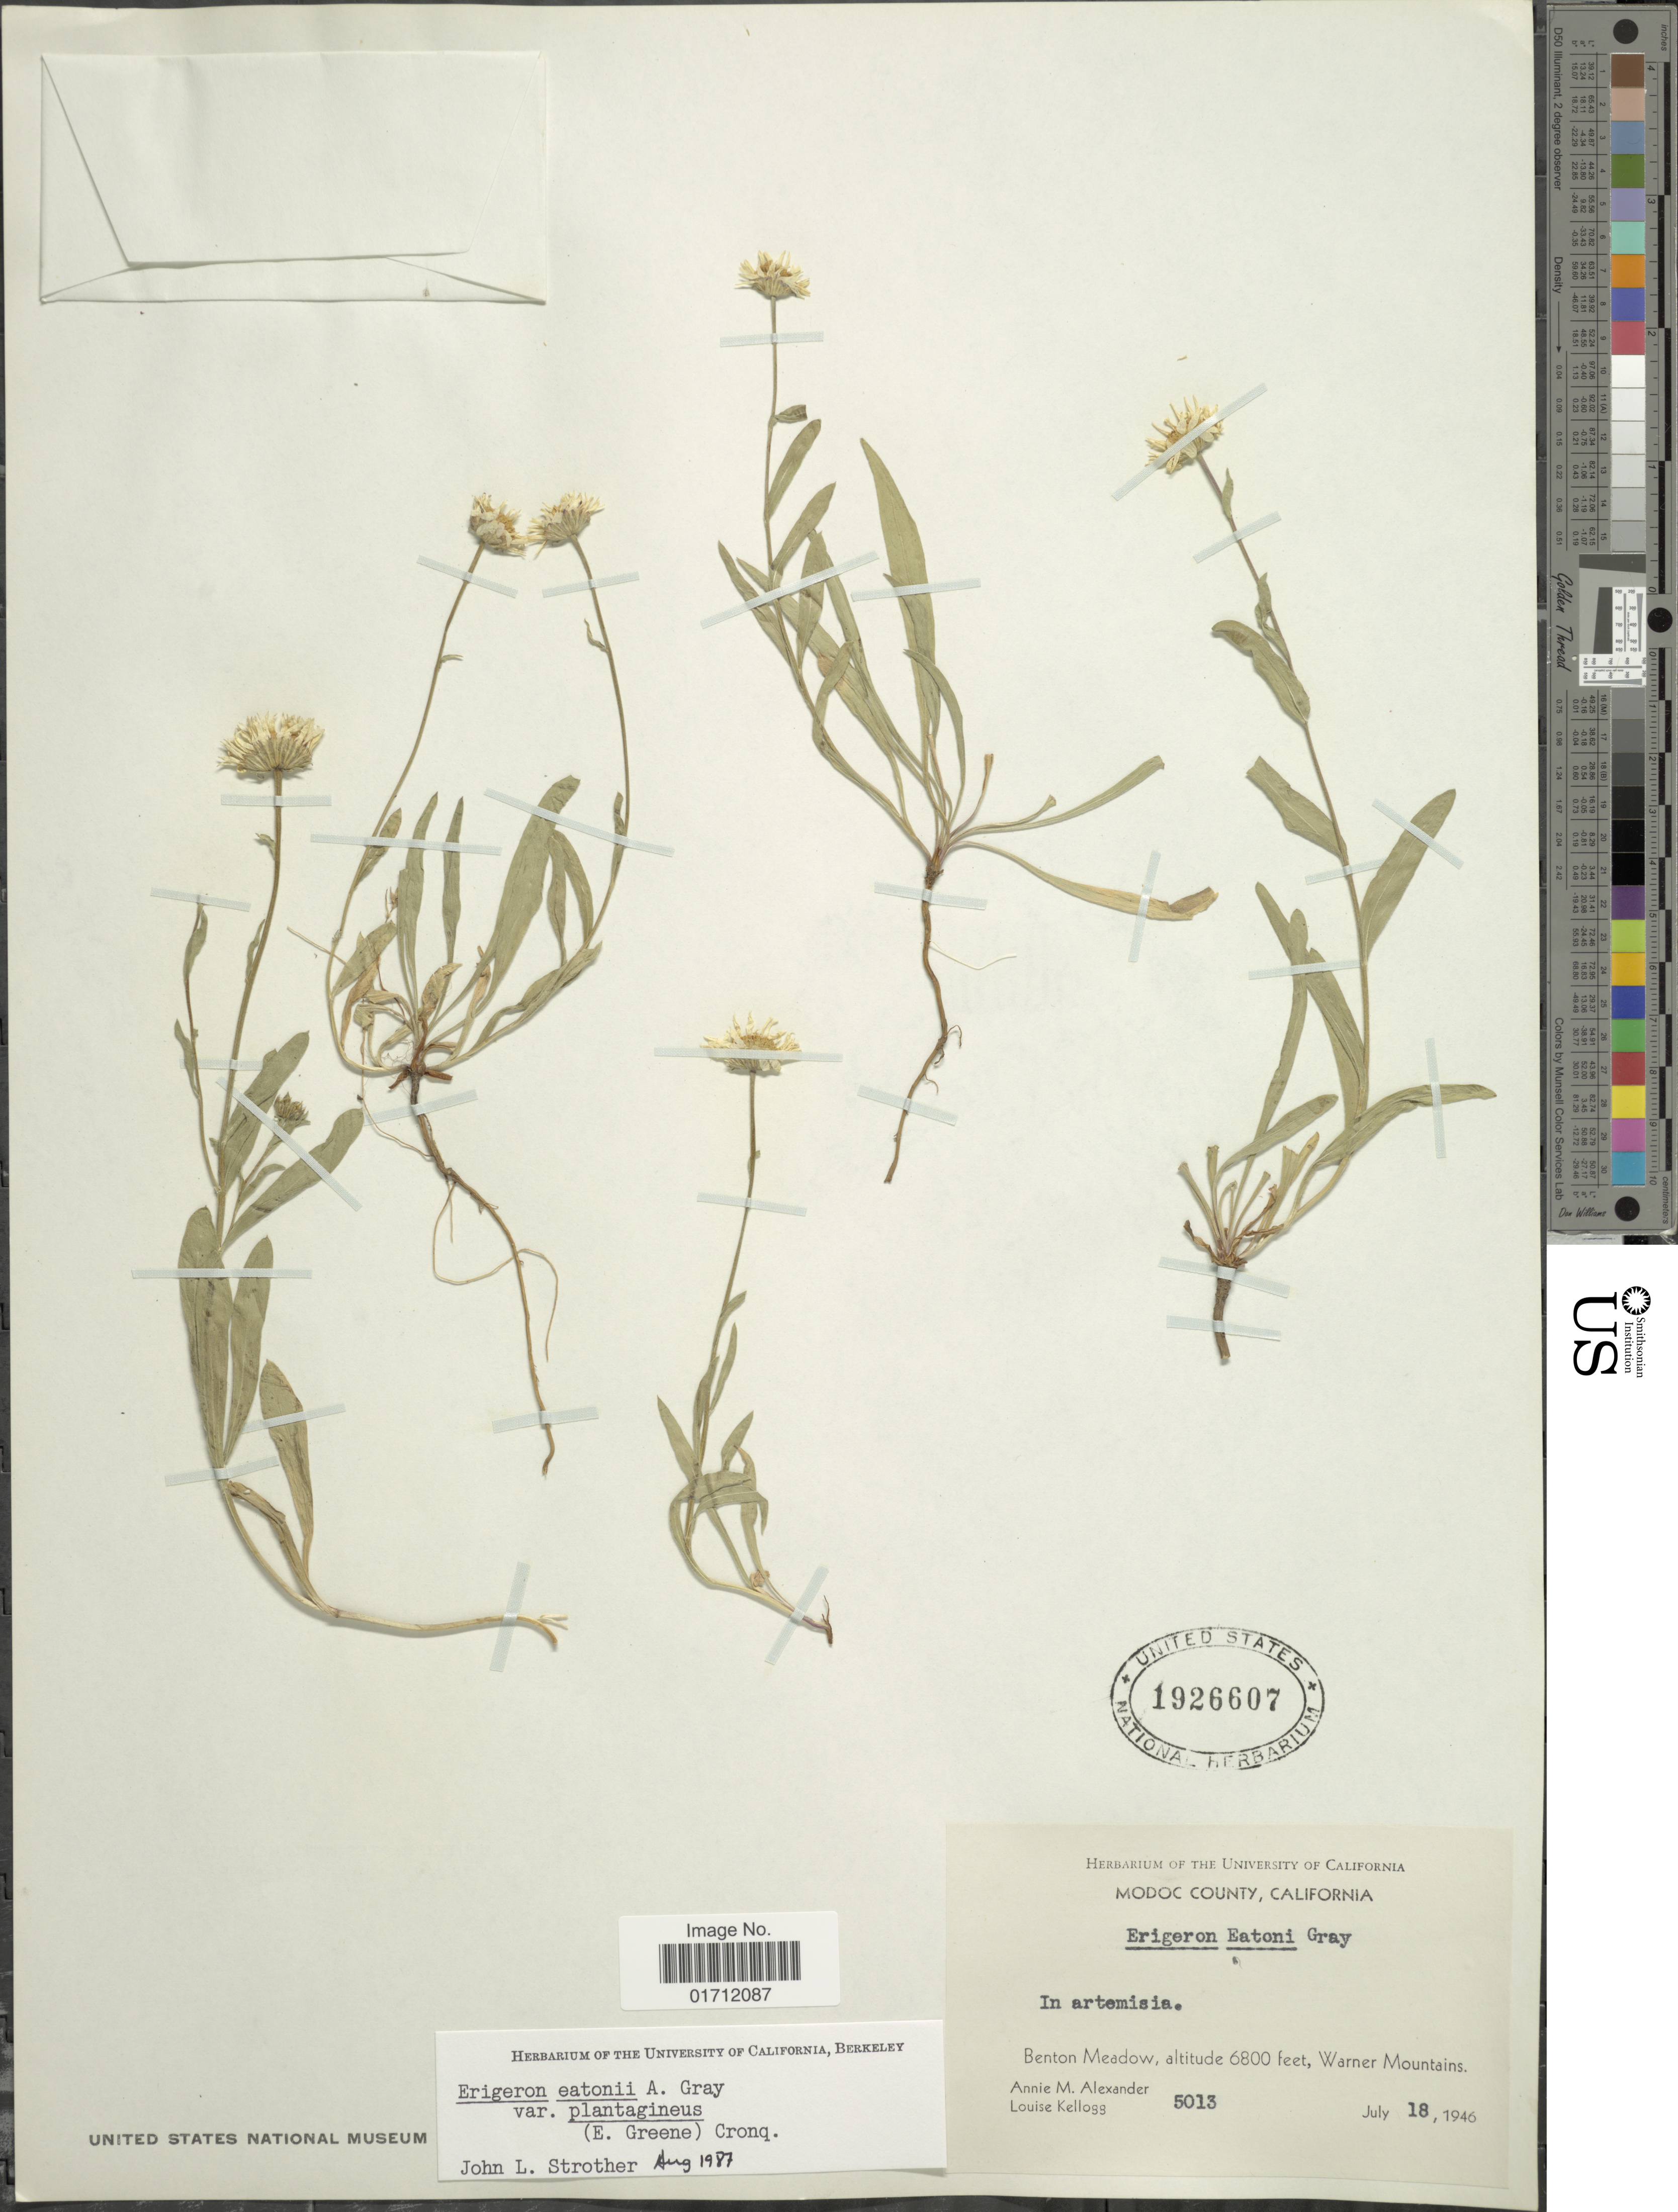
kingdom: Plantae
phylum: Tracheophyta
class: Magnoliopsida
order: Asterales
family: Asteraceae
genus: Erigeron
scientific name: Erigeron eatonii var. plantagineus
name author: (Greene) Cronq.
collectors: A. M. Alexander & L. Kellogg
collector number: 5013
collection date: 1946-07-18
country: United States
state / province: California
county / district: Modoc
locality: Modoc County, Benton Meadow, Warner Mountains.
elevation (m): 2073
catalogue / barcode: US 1926607